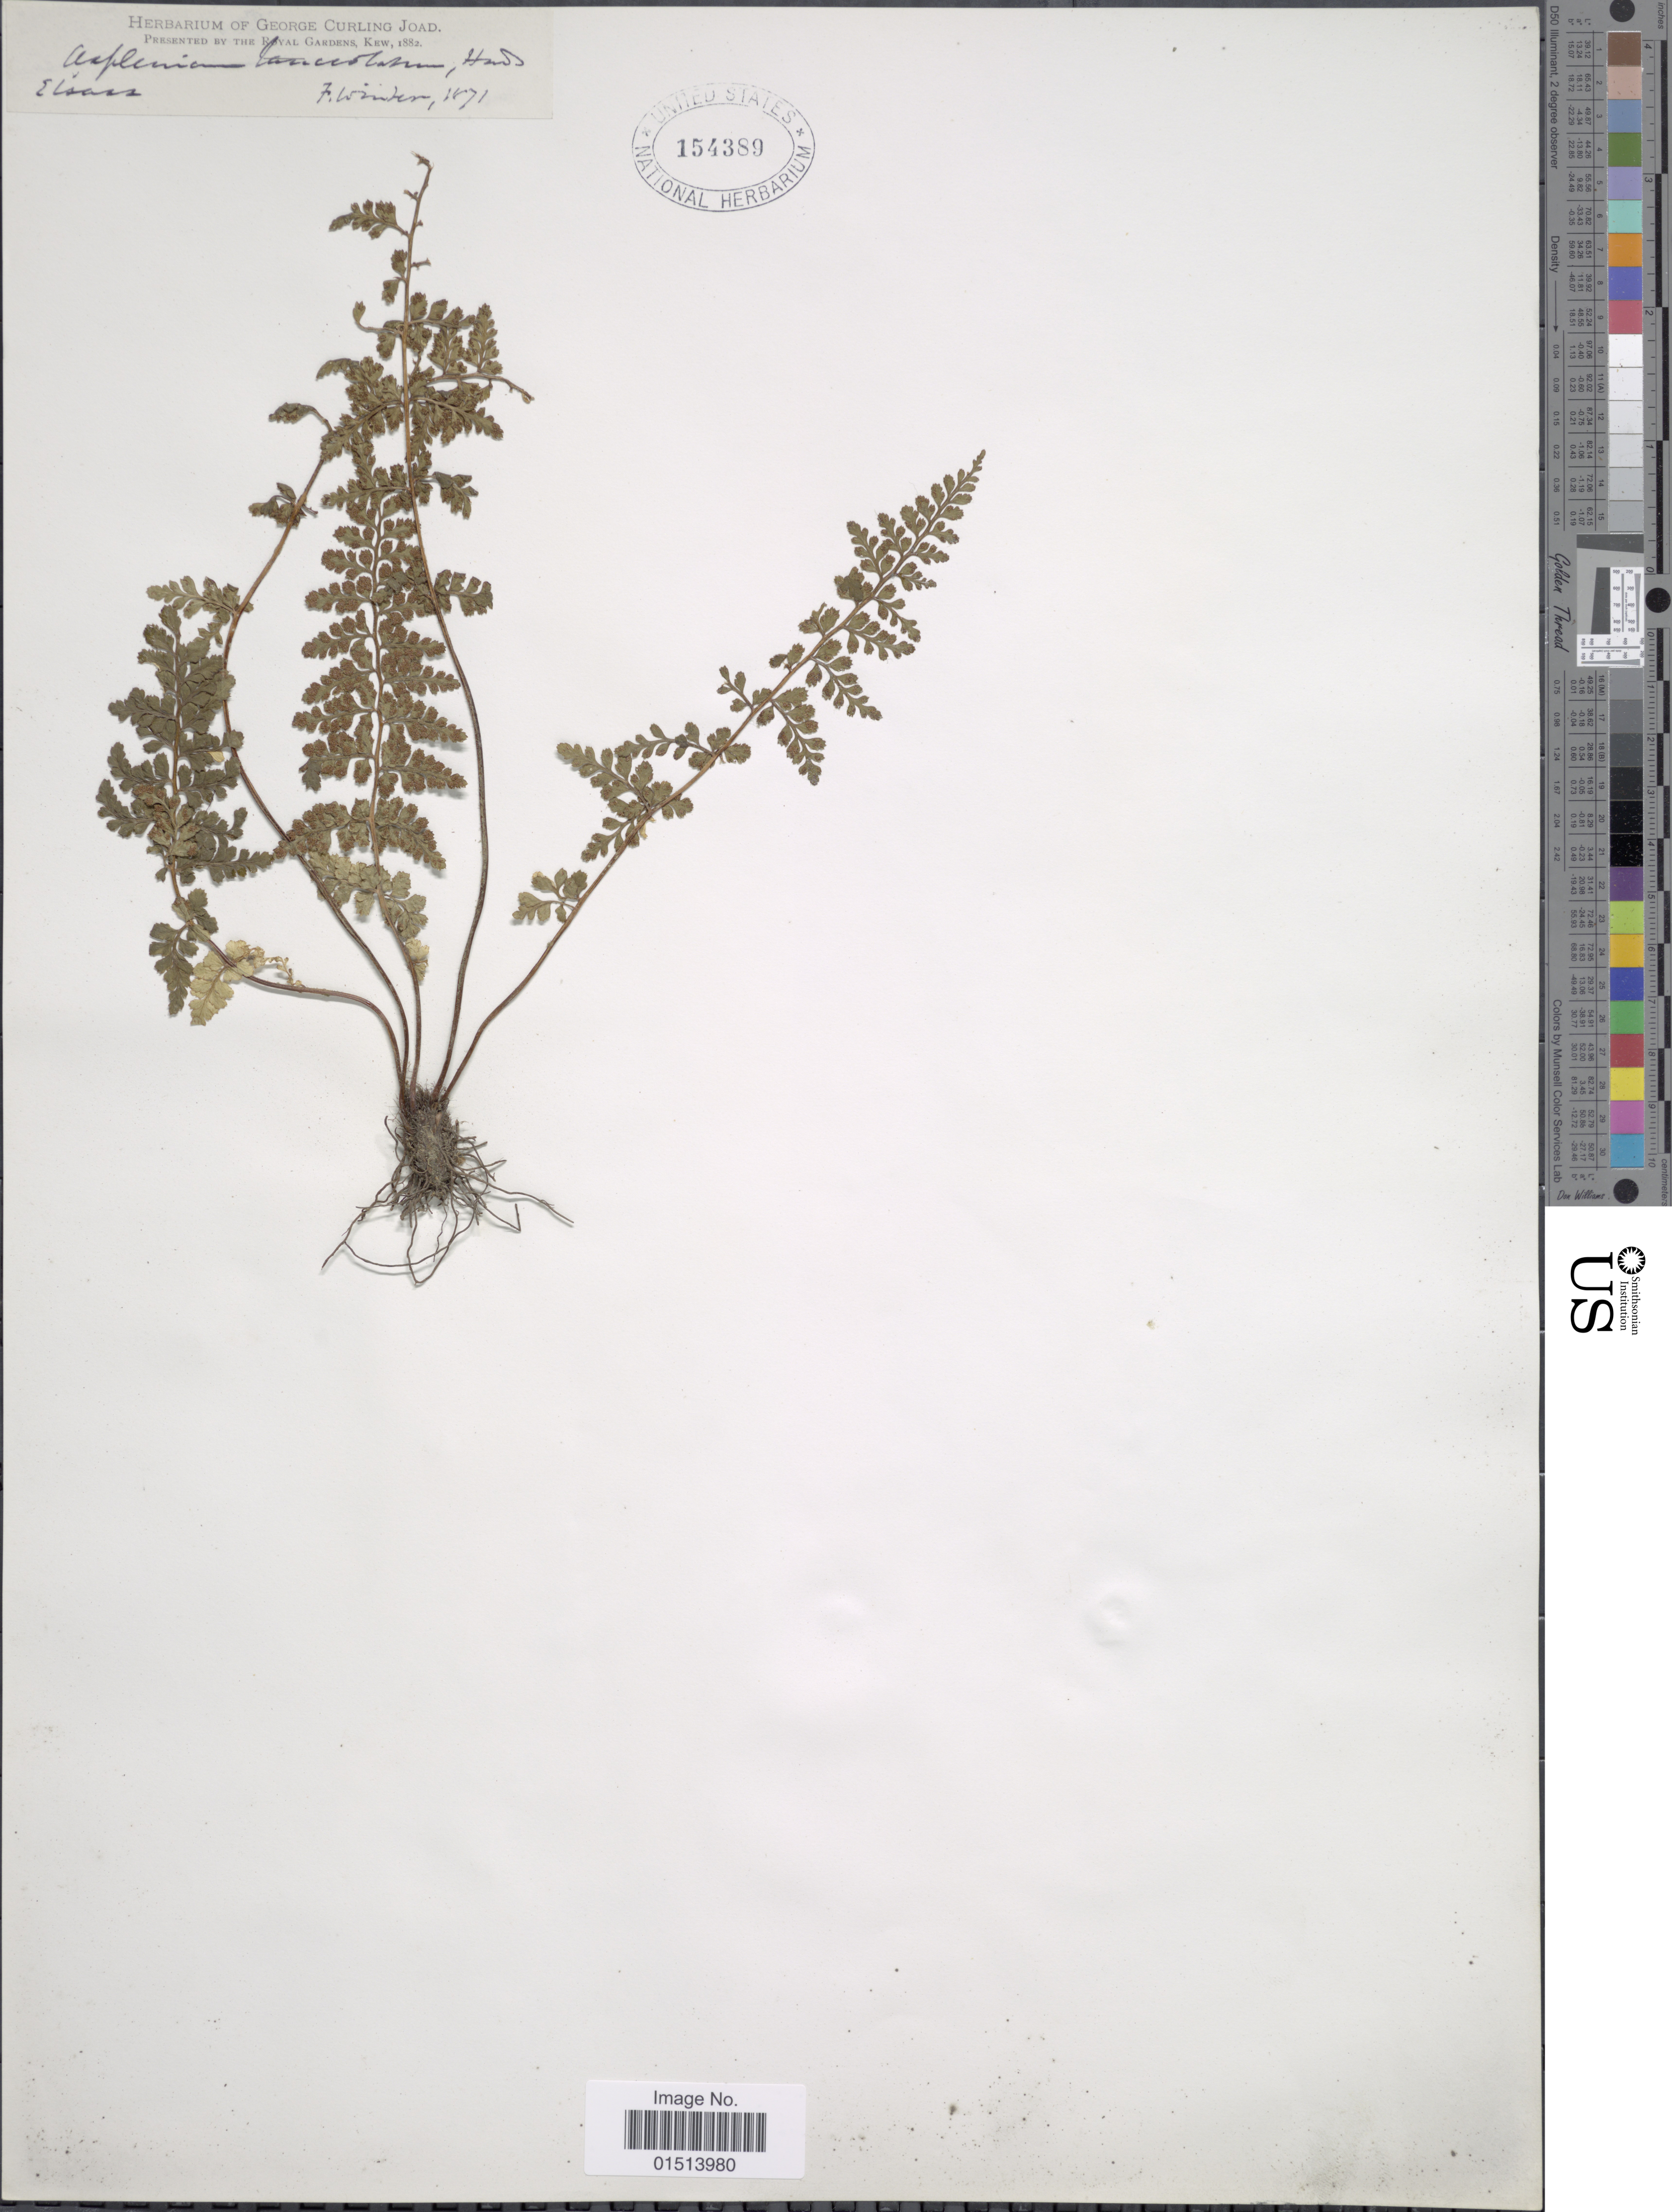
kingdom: Plantae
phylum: Tracheophyta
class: Polypodiopsida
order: Polypodiales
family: Aspleniaceae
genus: Asplenium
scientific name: Asplenium obovatum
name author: Viv.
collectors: F. Winter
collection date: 1871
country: France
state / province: Grand Est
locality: Elsan [interpreted]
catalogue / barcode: US 154389